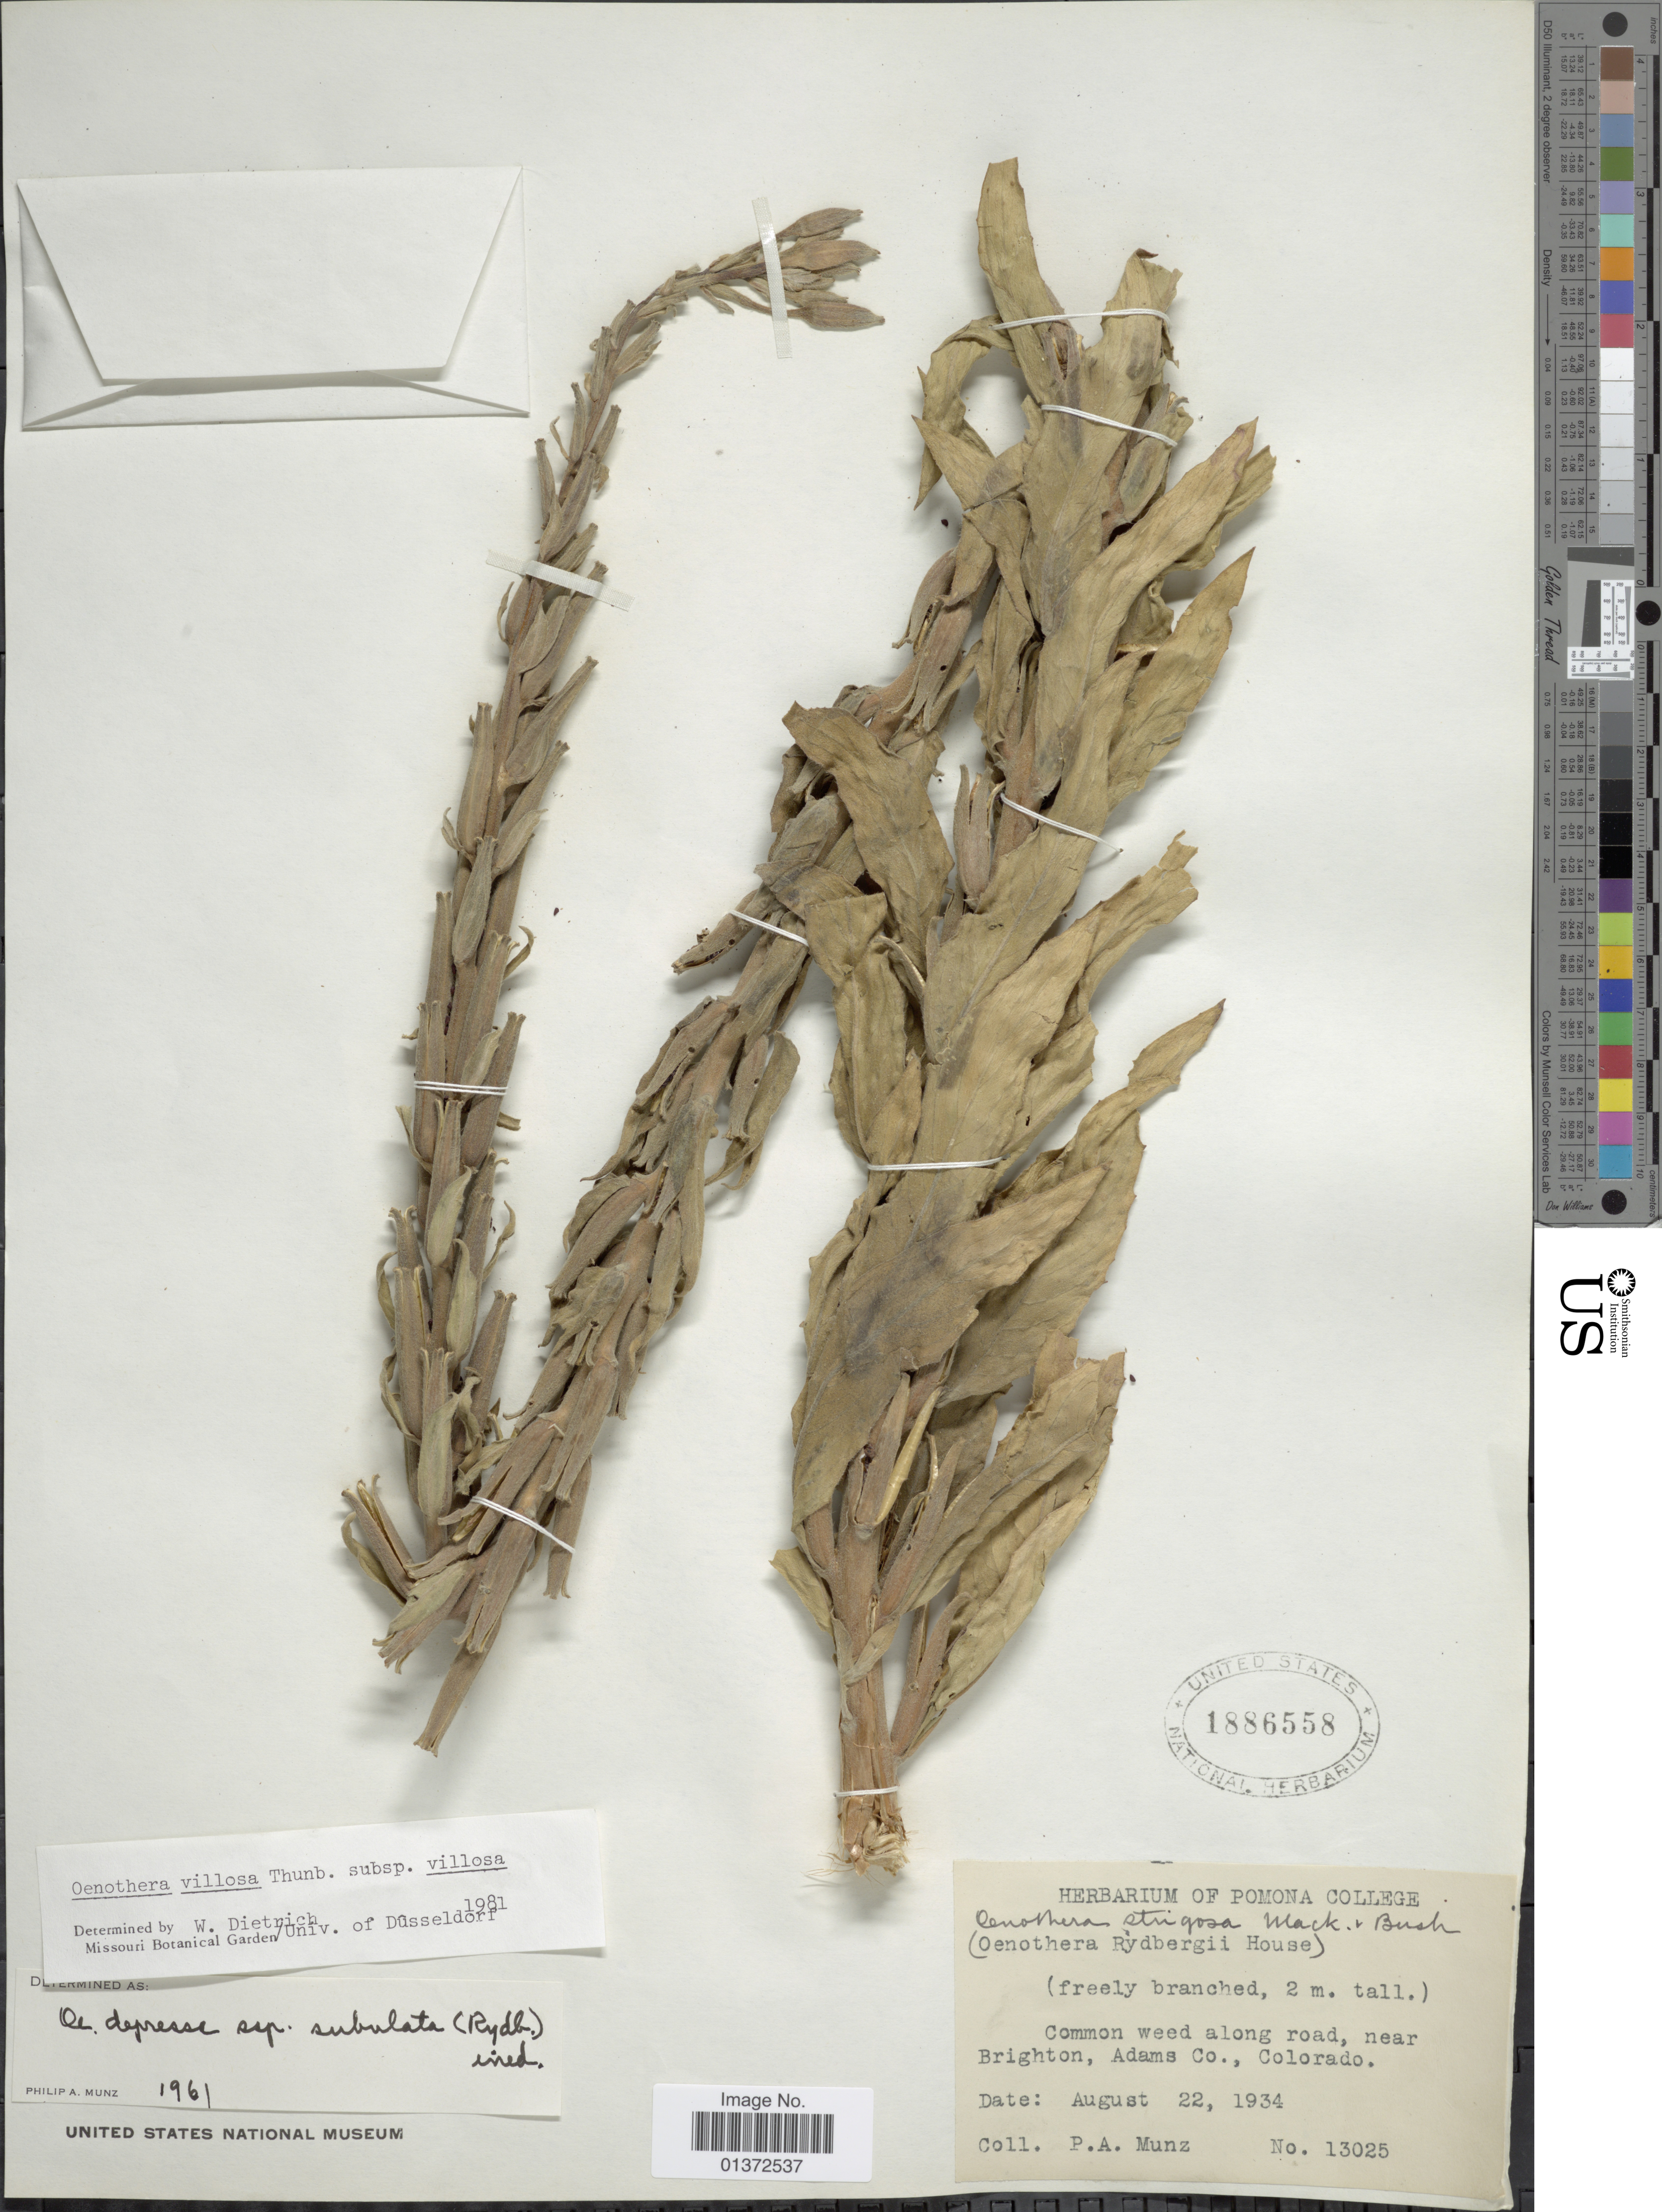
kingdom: Plantae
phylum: Tracheophyta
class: Magnoliopsida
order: Myrtales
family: Onagraceae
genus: Oenothera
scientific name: Oenothera villosa subsp. villosa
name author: Thunb.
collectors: P. A. Munz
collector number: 13025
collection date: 1934-08-22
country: United States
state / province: Colorado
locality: Near Brighton, Adams Co.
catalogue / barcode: US 1886558